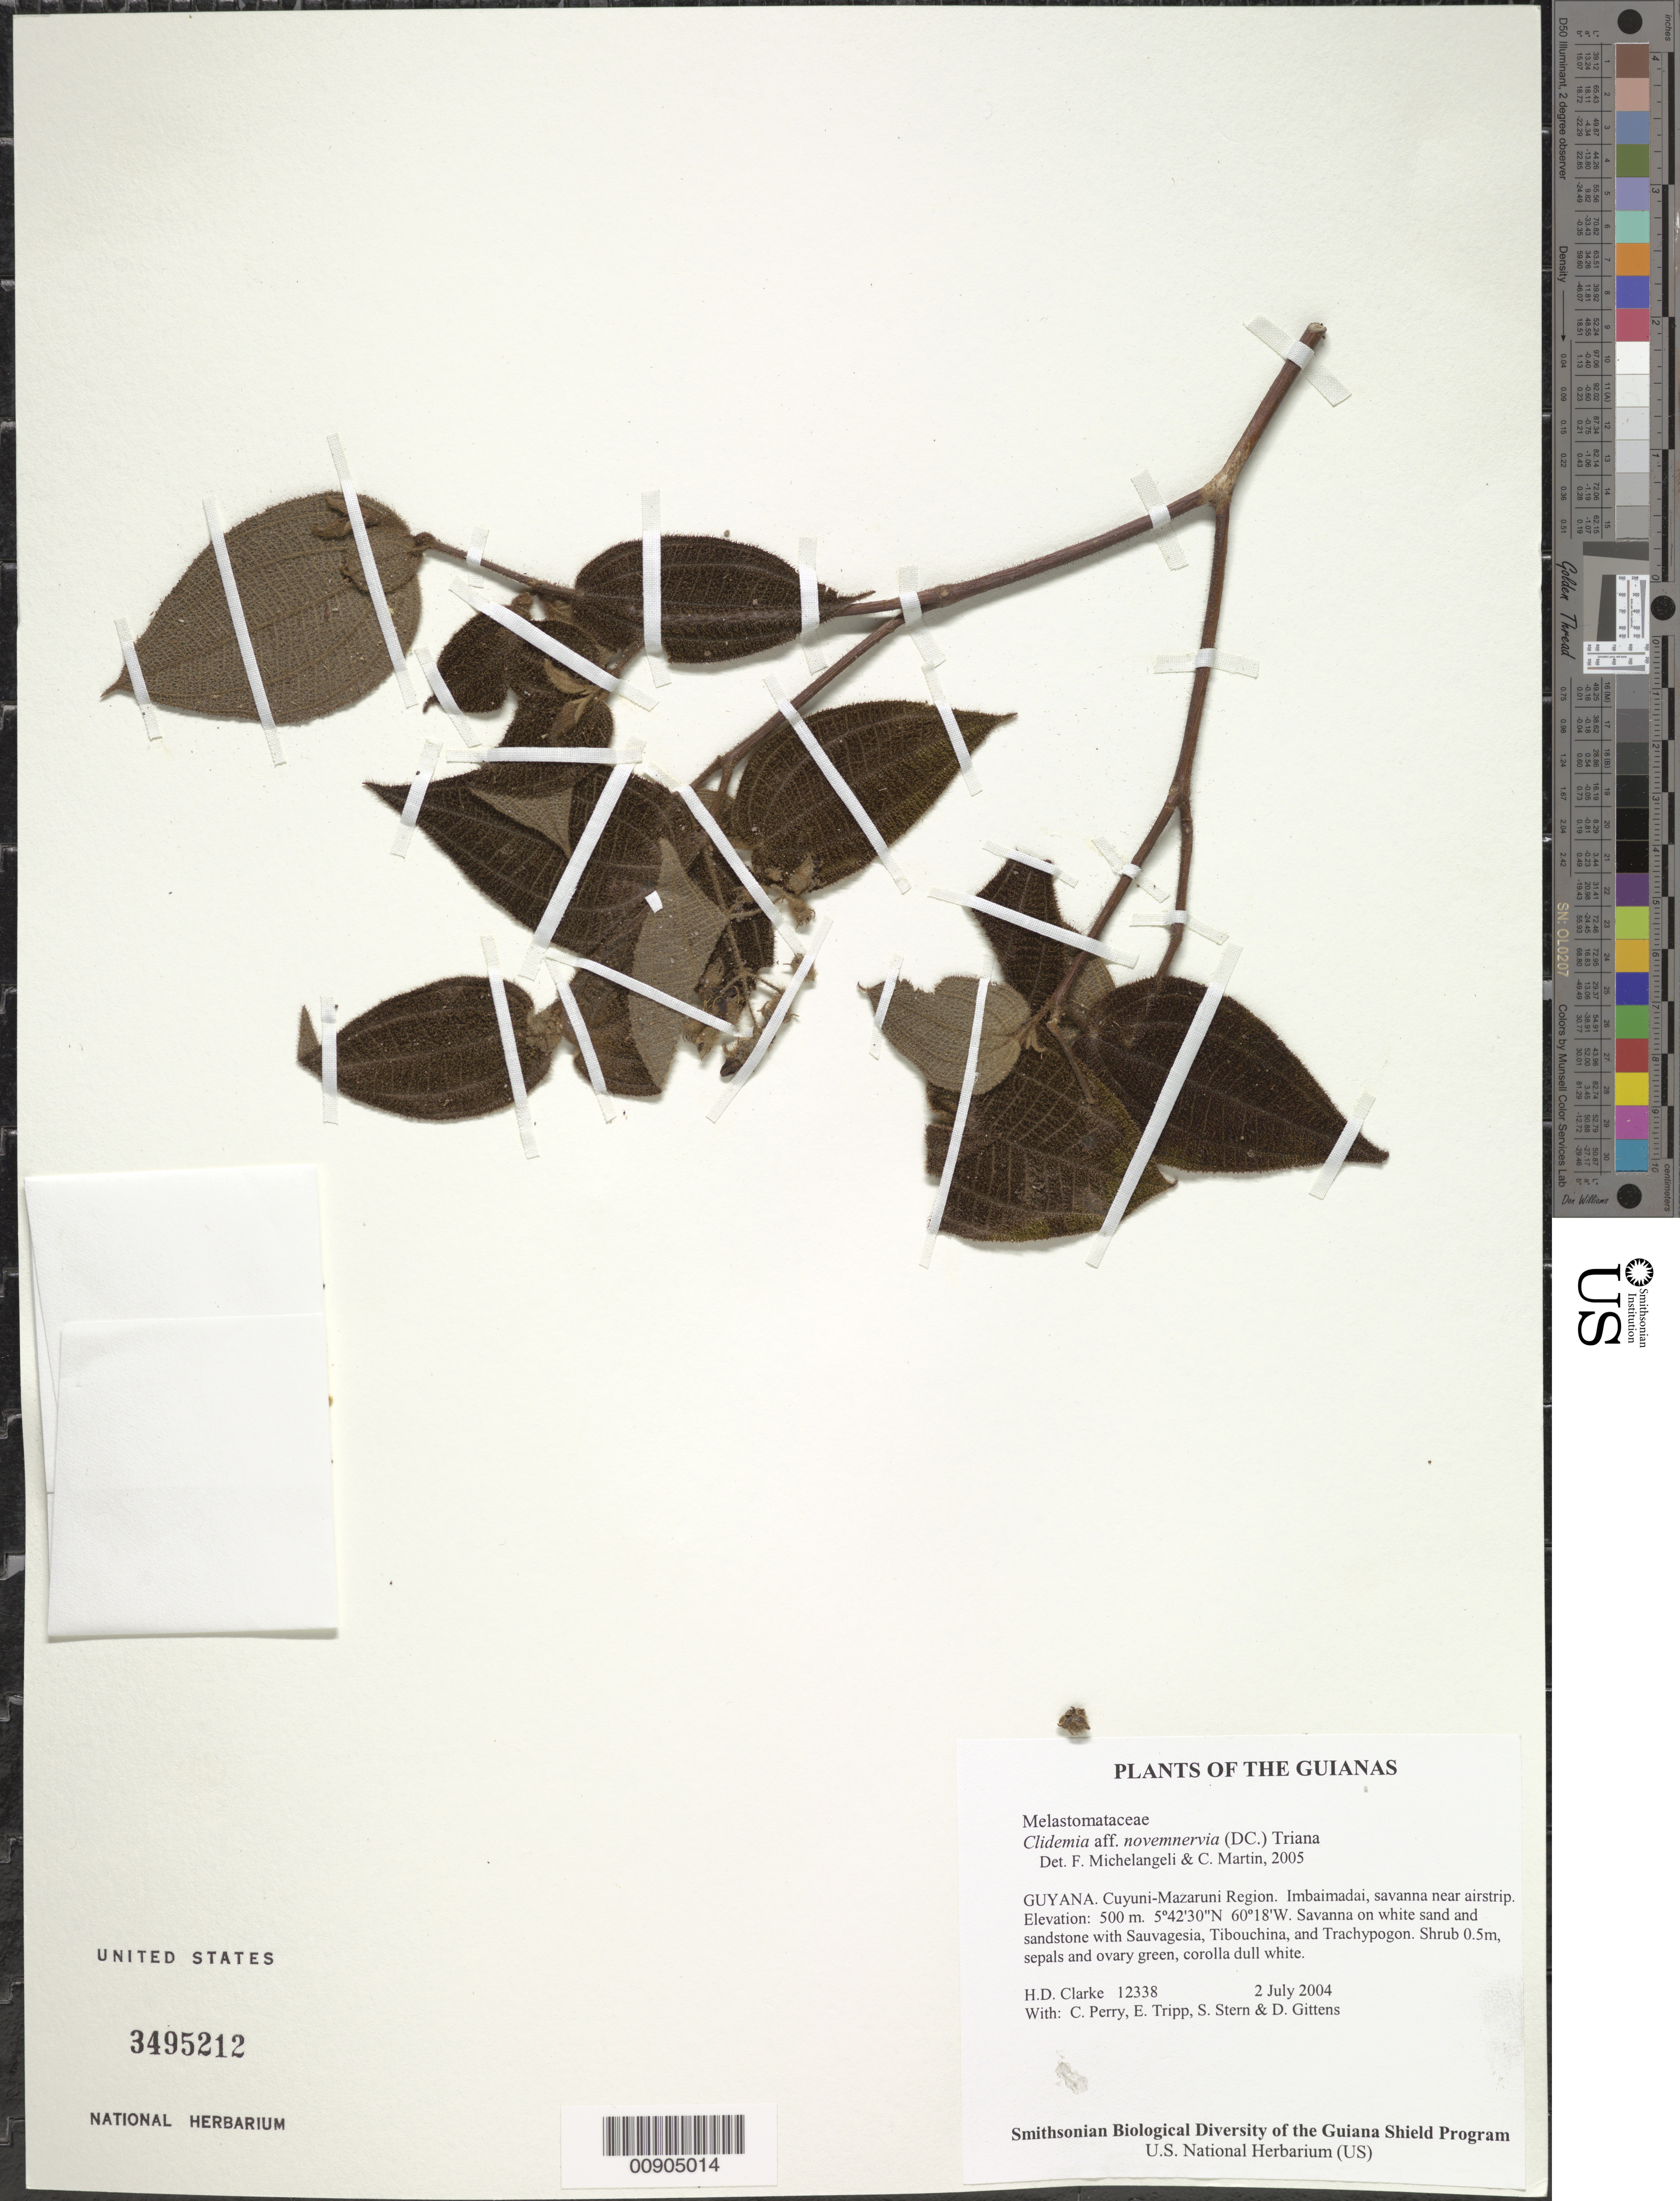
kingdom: Plantae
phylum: Tracheophyta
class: Magnoliopsida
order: Myrtales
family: Melastomataceae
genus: Clidemia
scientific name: Clidemia novemnervia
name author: (DC.) Triana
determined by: Michelangeli, F. A.; Martin, C.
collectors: H. D. Clarke, C. Perry, E. Tripp, S. R. Stern & D. Gittens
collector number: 12338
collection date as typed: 2 July 2004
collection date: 2004-07-02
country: Guyana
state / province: Cuyuni-Mazaruni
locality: Imbaimadai, savanna near airstrip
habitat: Savanna on white sand and sandstone with Sauvagesia, Tibouchina, and Trachypogon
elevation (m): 500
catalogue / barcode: US 3495212